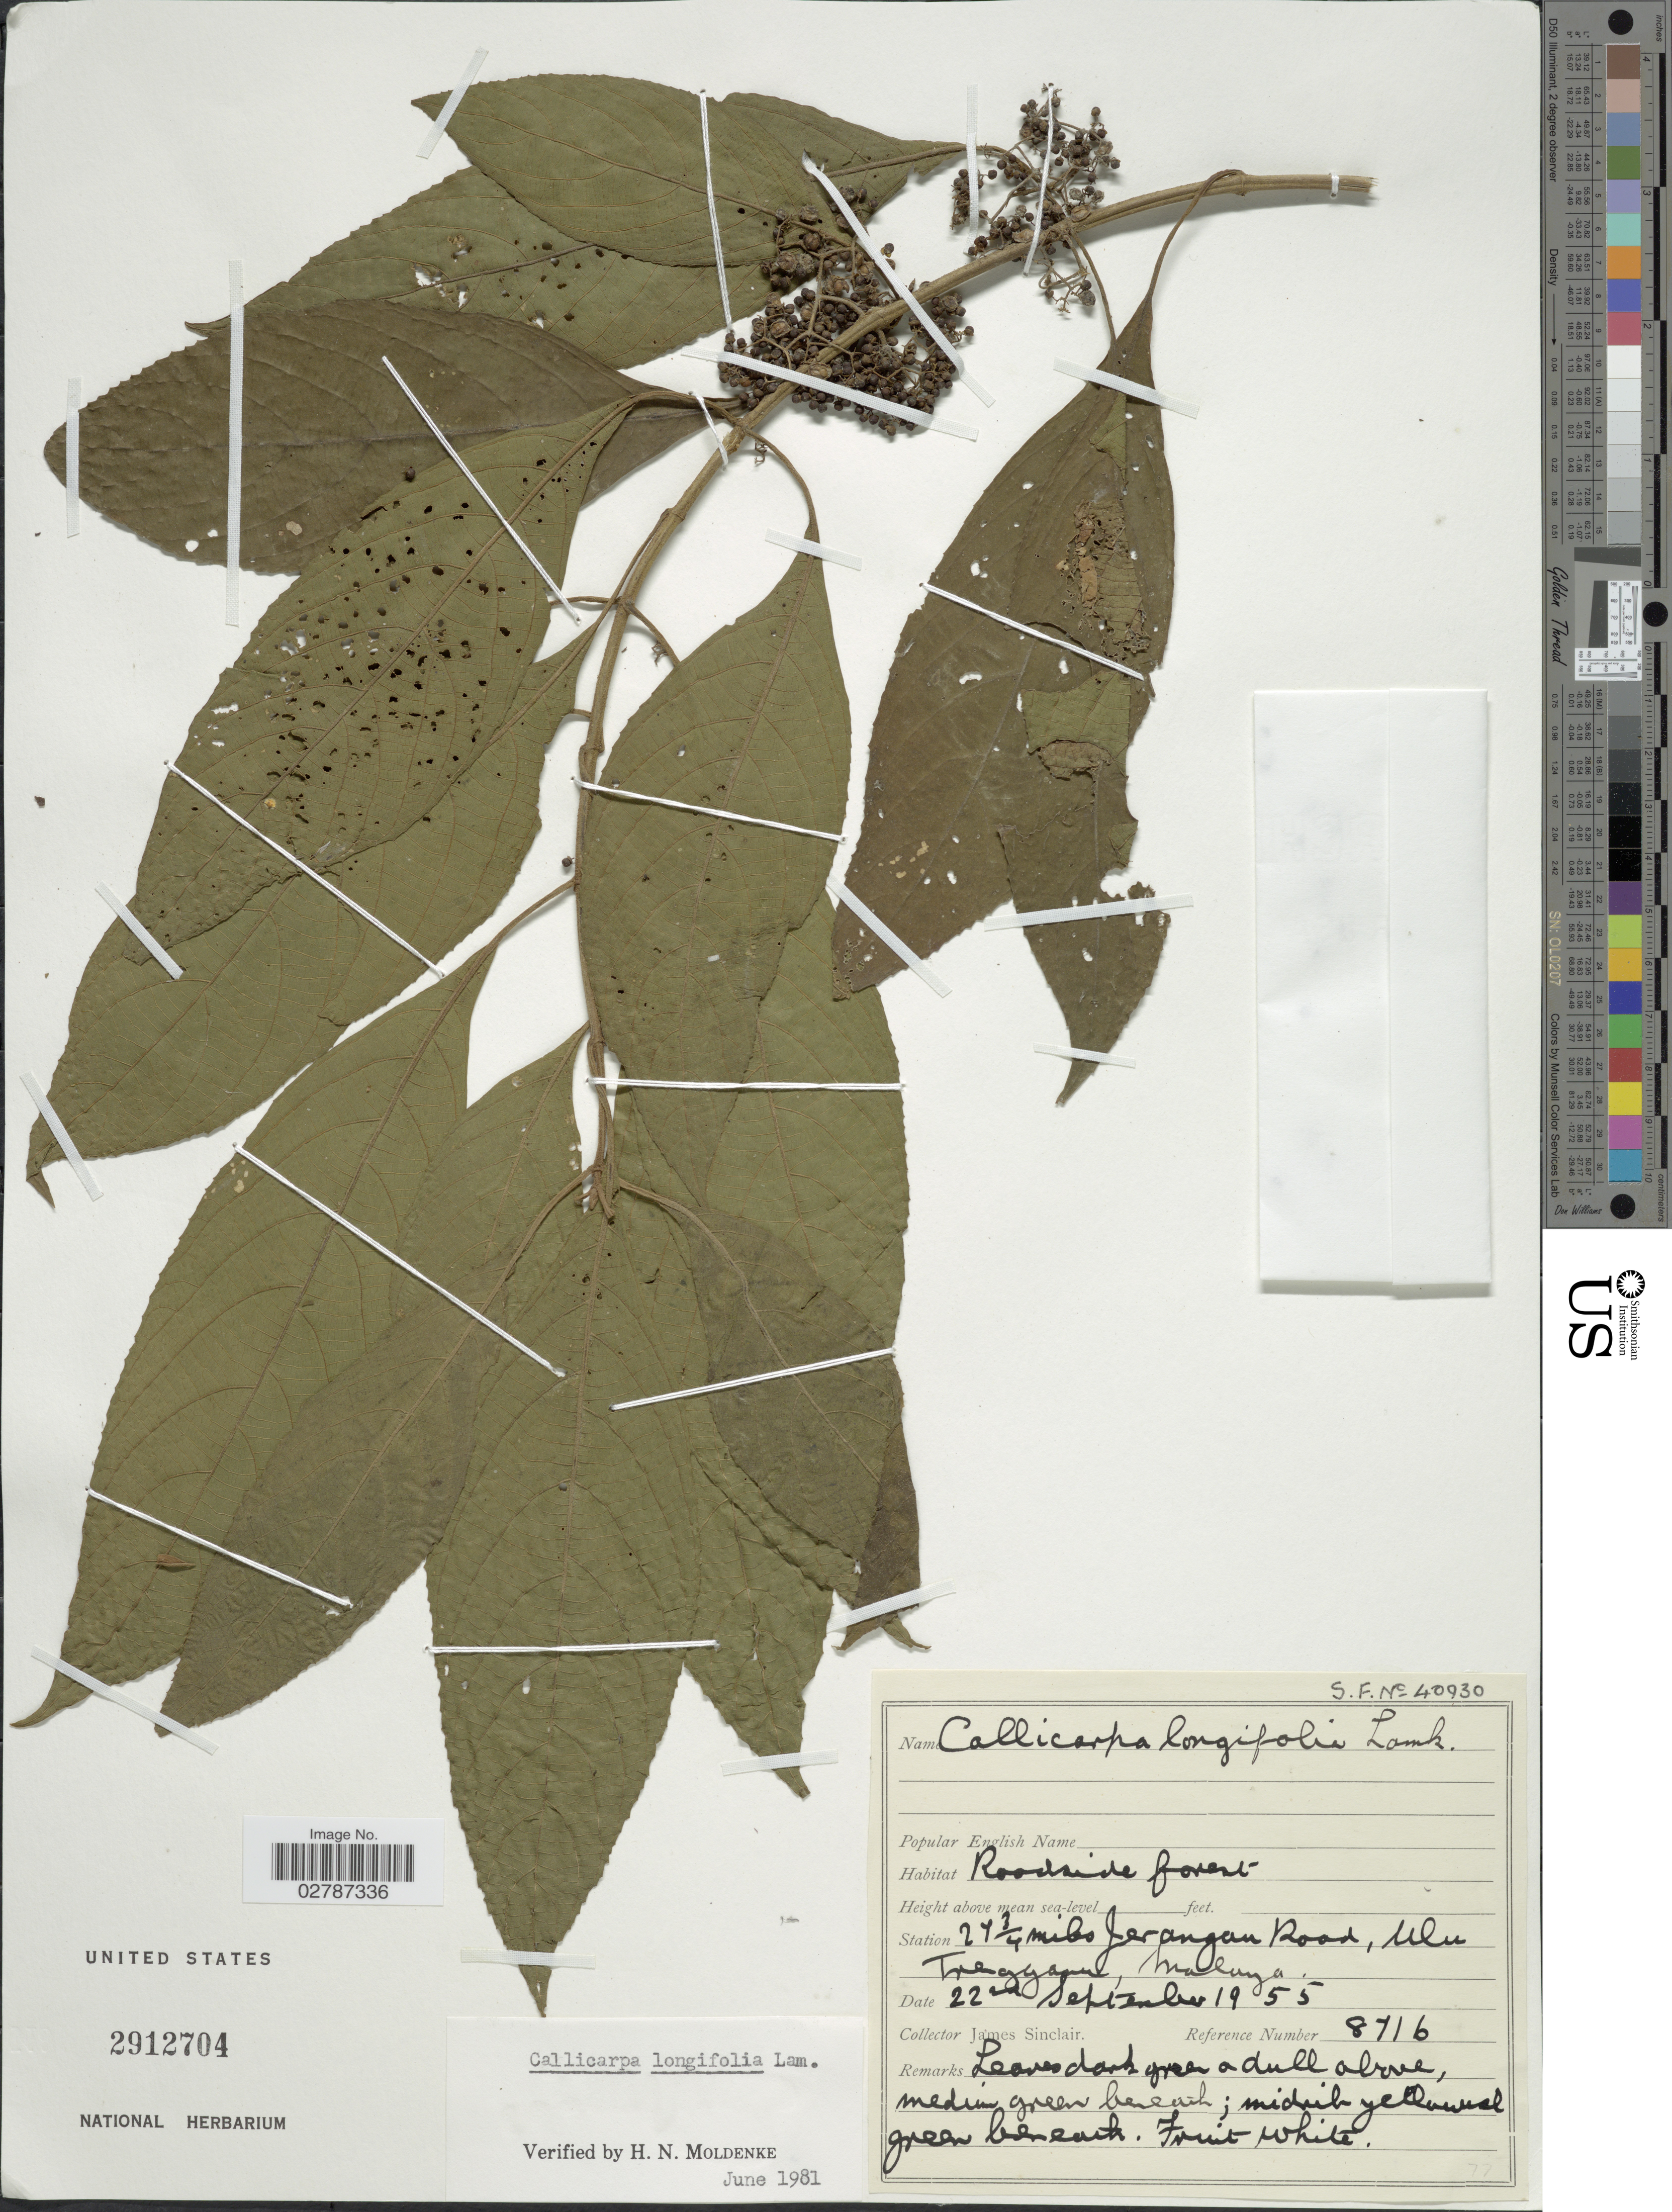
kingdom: Plantae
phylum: Tracheophyta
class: Magnoliopsida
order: Lamiales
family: Lamiaceae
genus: Callicarpa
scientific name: Callicarpa longifolia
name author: Lam.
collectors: J. Sinclair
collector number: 8716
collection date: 1955-09-22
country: Papua New Guinea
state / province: East New Britain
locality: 27¾ miles Jerangan Road, Ulu. Trengganu, Malaya.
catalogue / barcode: US 2912704